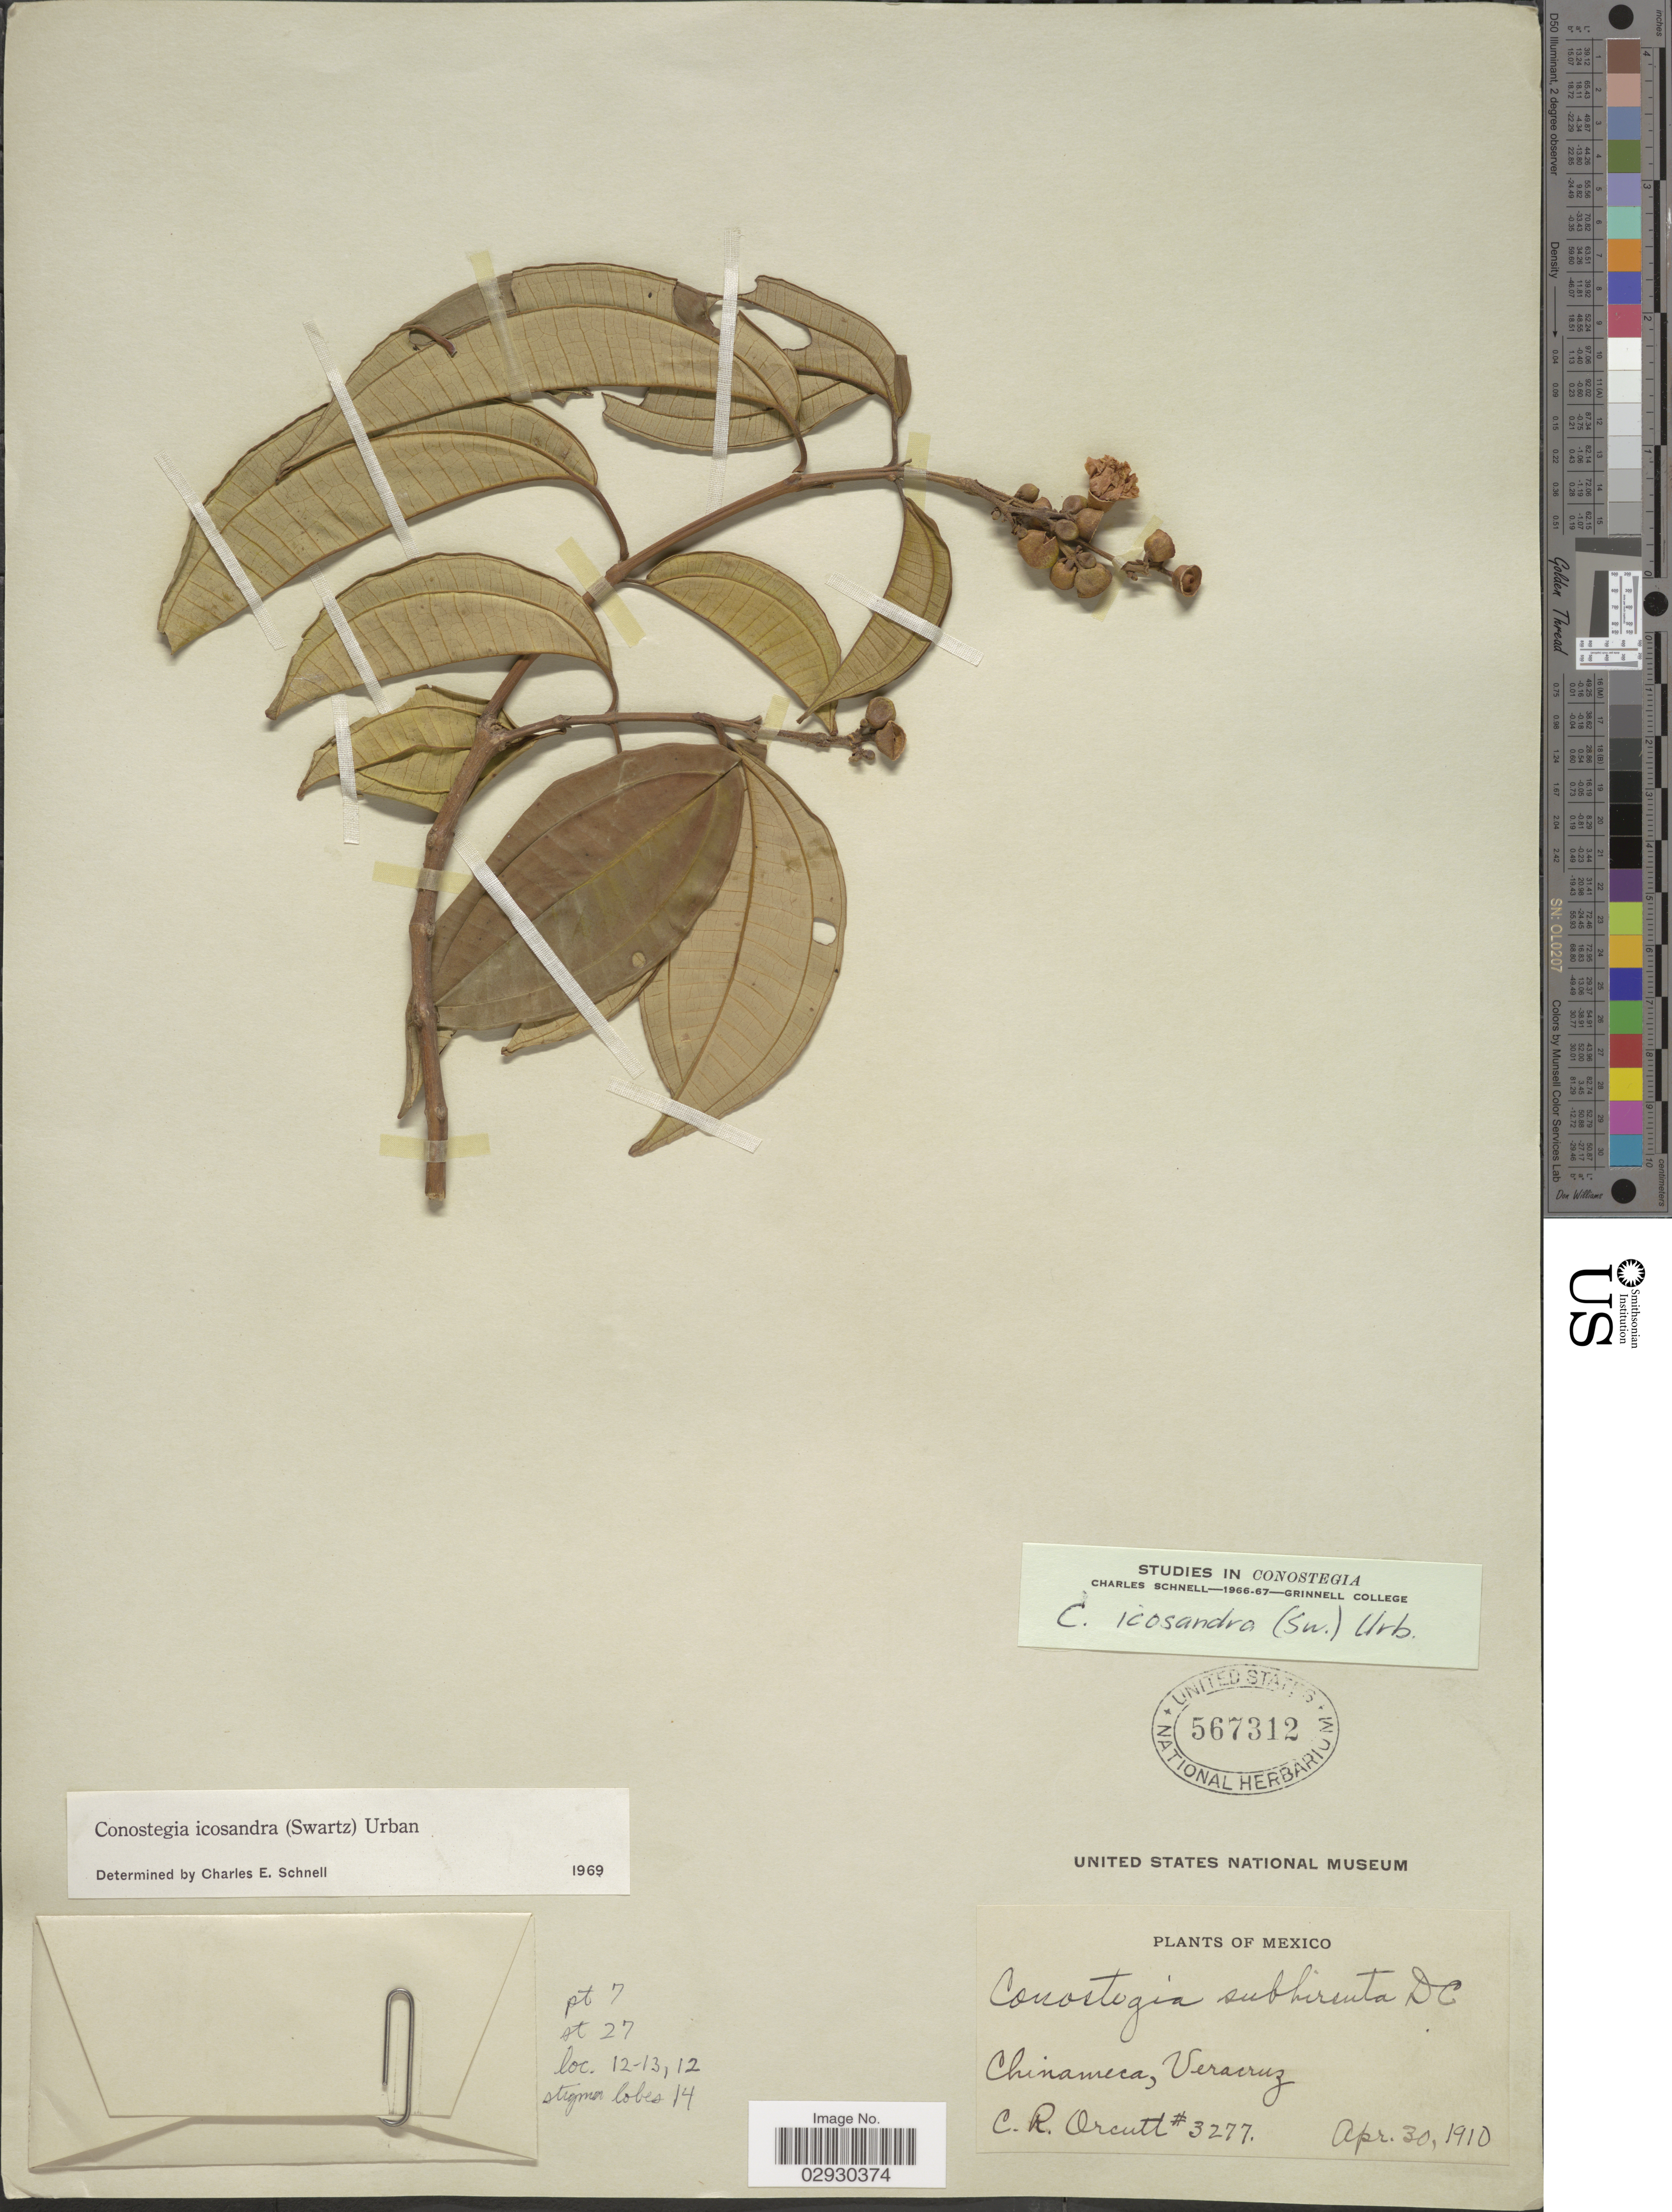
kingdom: Plantae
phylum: Tracheophyta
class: Magnoliopsida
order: Myrtales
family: Melastomataceae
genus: Conostegia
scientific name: Conostegia icosandra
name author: (Sw.) Urb.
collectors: C. R. Orcutt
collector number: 3277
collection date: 1910-04-30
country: Mexico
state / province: Veracruz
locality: Chinameca, Veracruz..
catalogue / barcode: US 567312